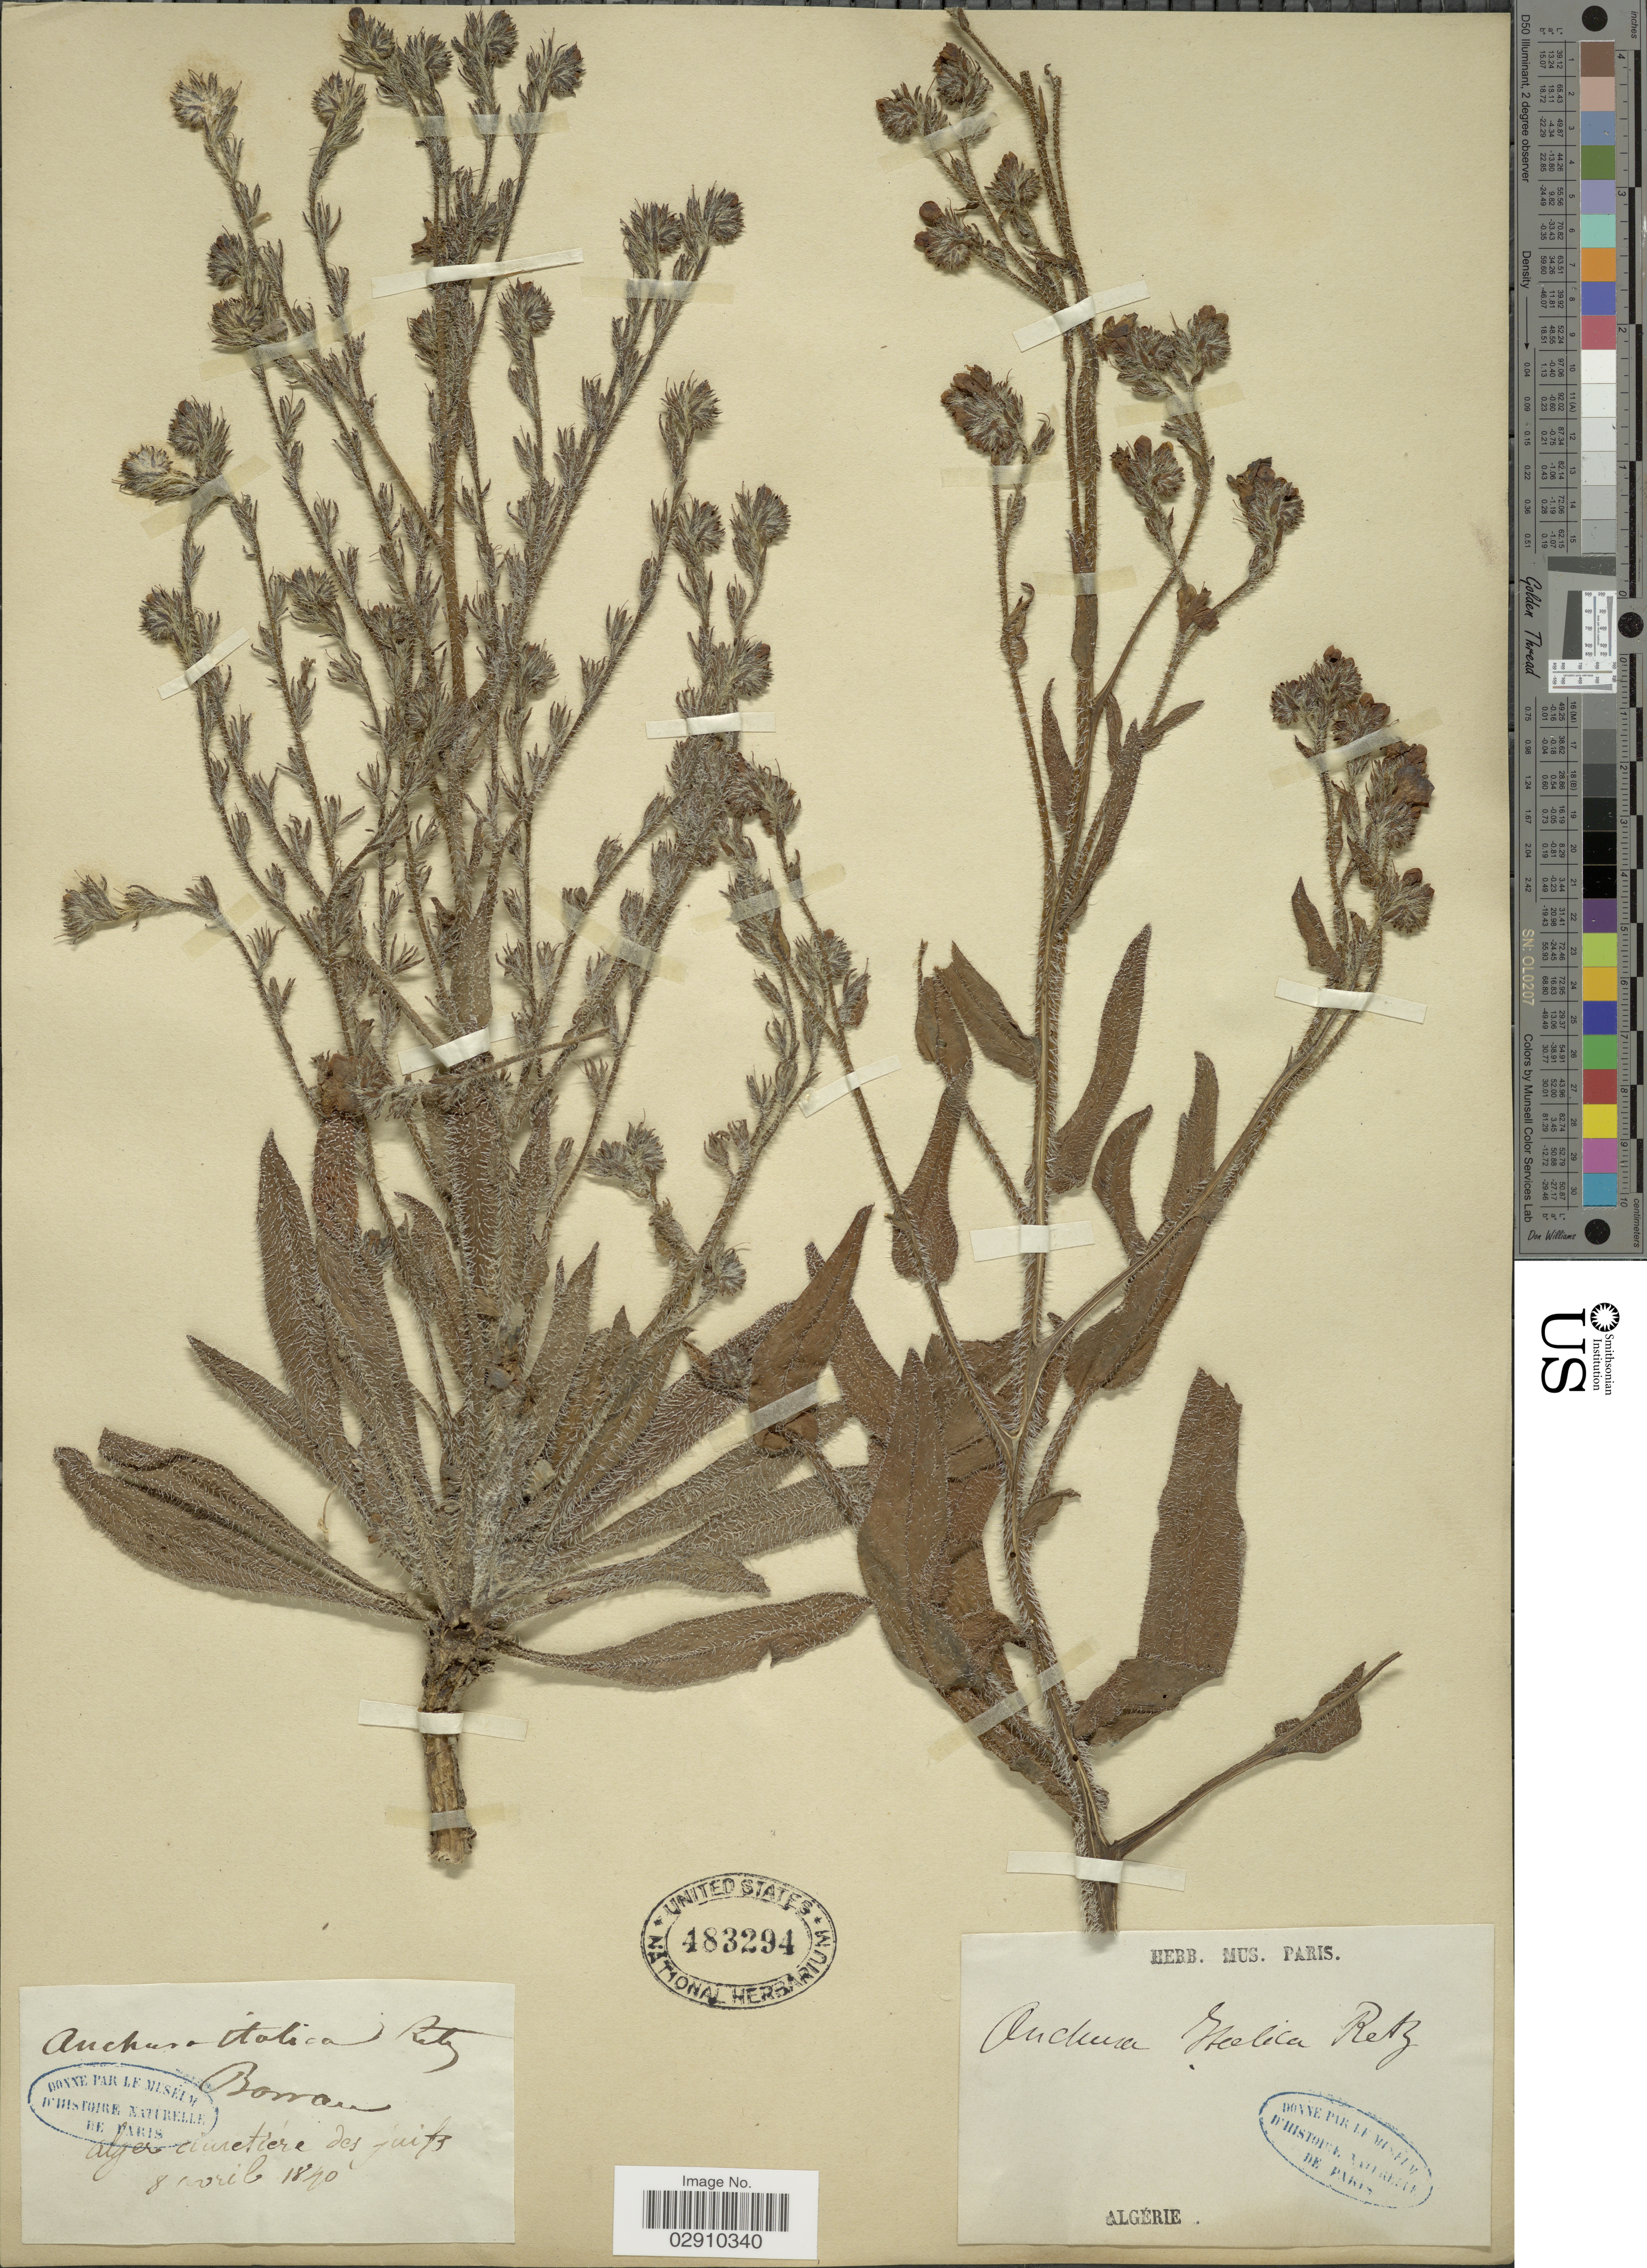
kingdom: Plantae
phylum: Tracheophyta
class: Magnoliopsida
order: Boraginales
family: Boraginaceae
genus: Anchusa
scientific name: Anchusa italica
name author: Retz.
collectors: ex herb. Mus. Paris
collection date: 1840-04-08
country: Algeria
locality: Alger cimetiére des juifs.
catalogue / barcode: US 483294